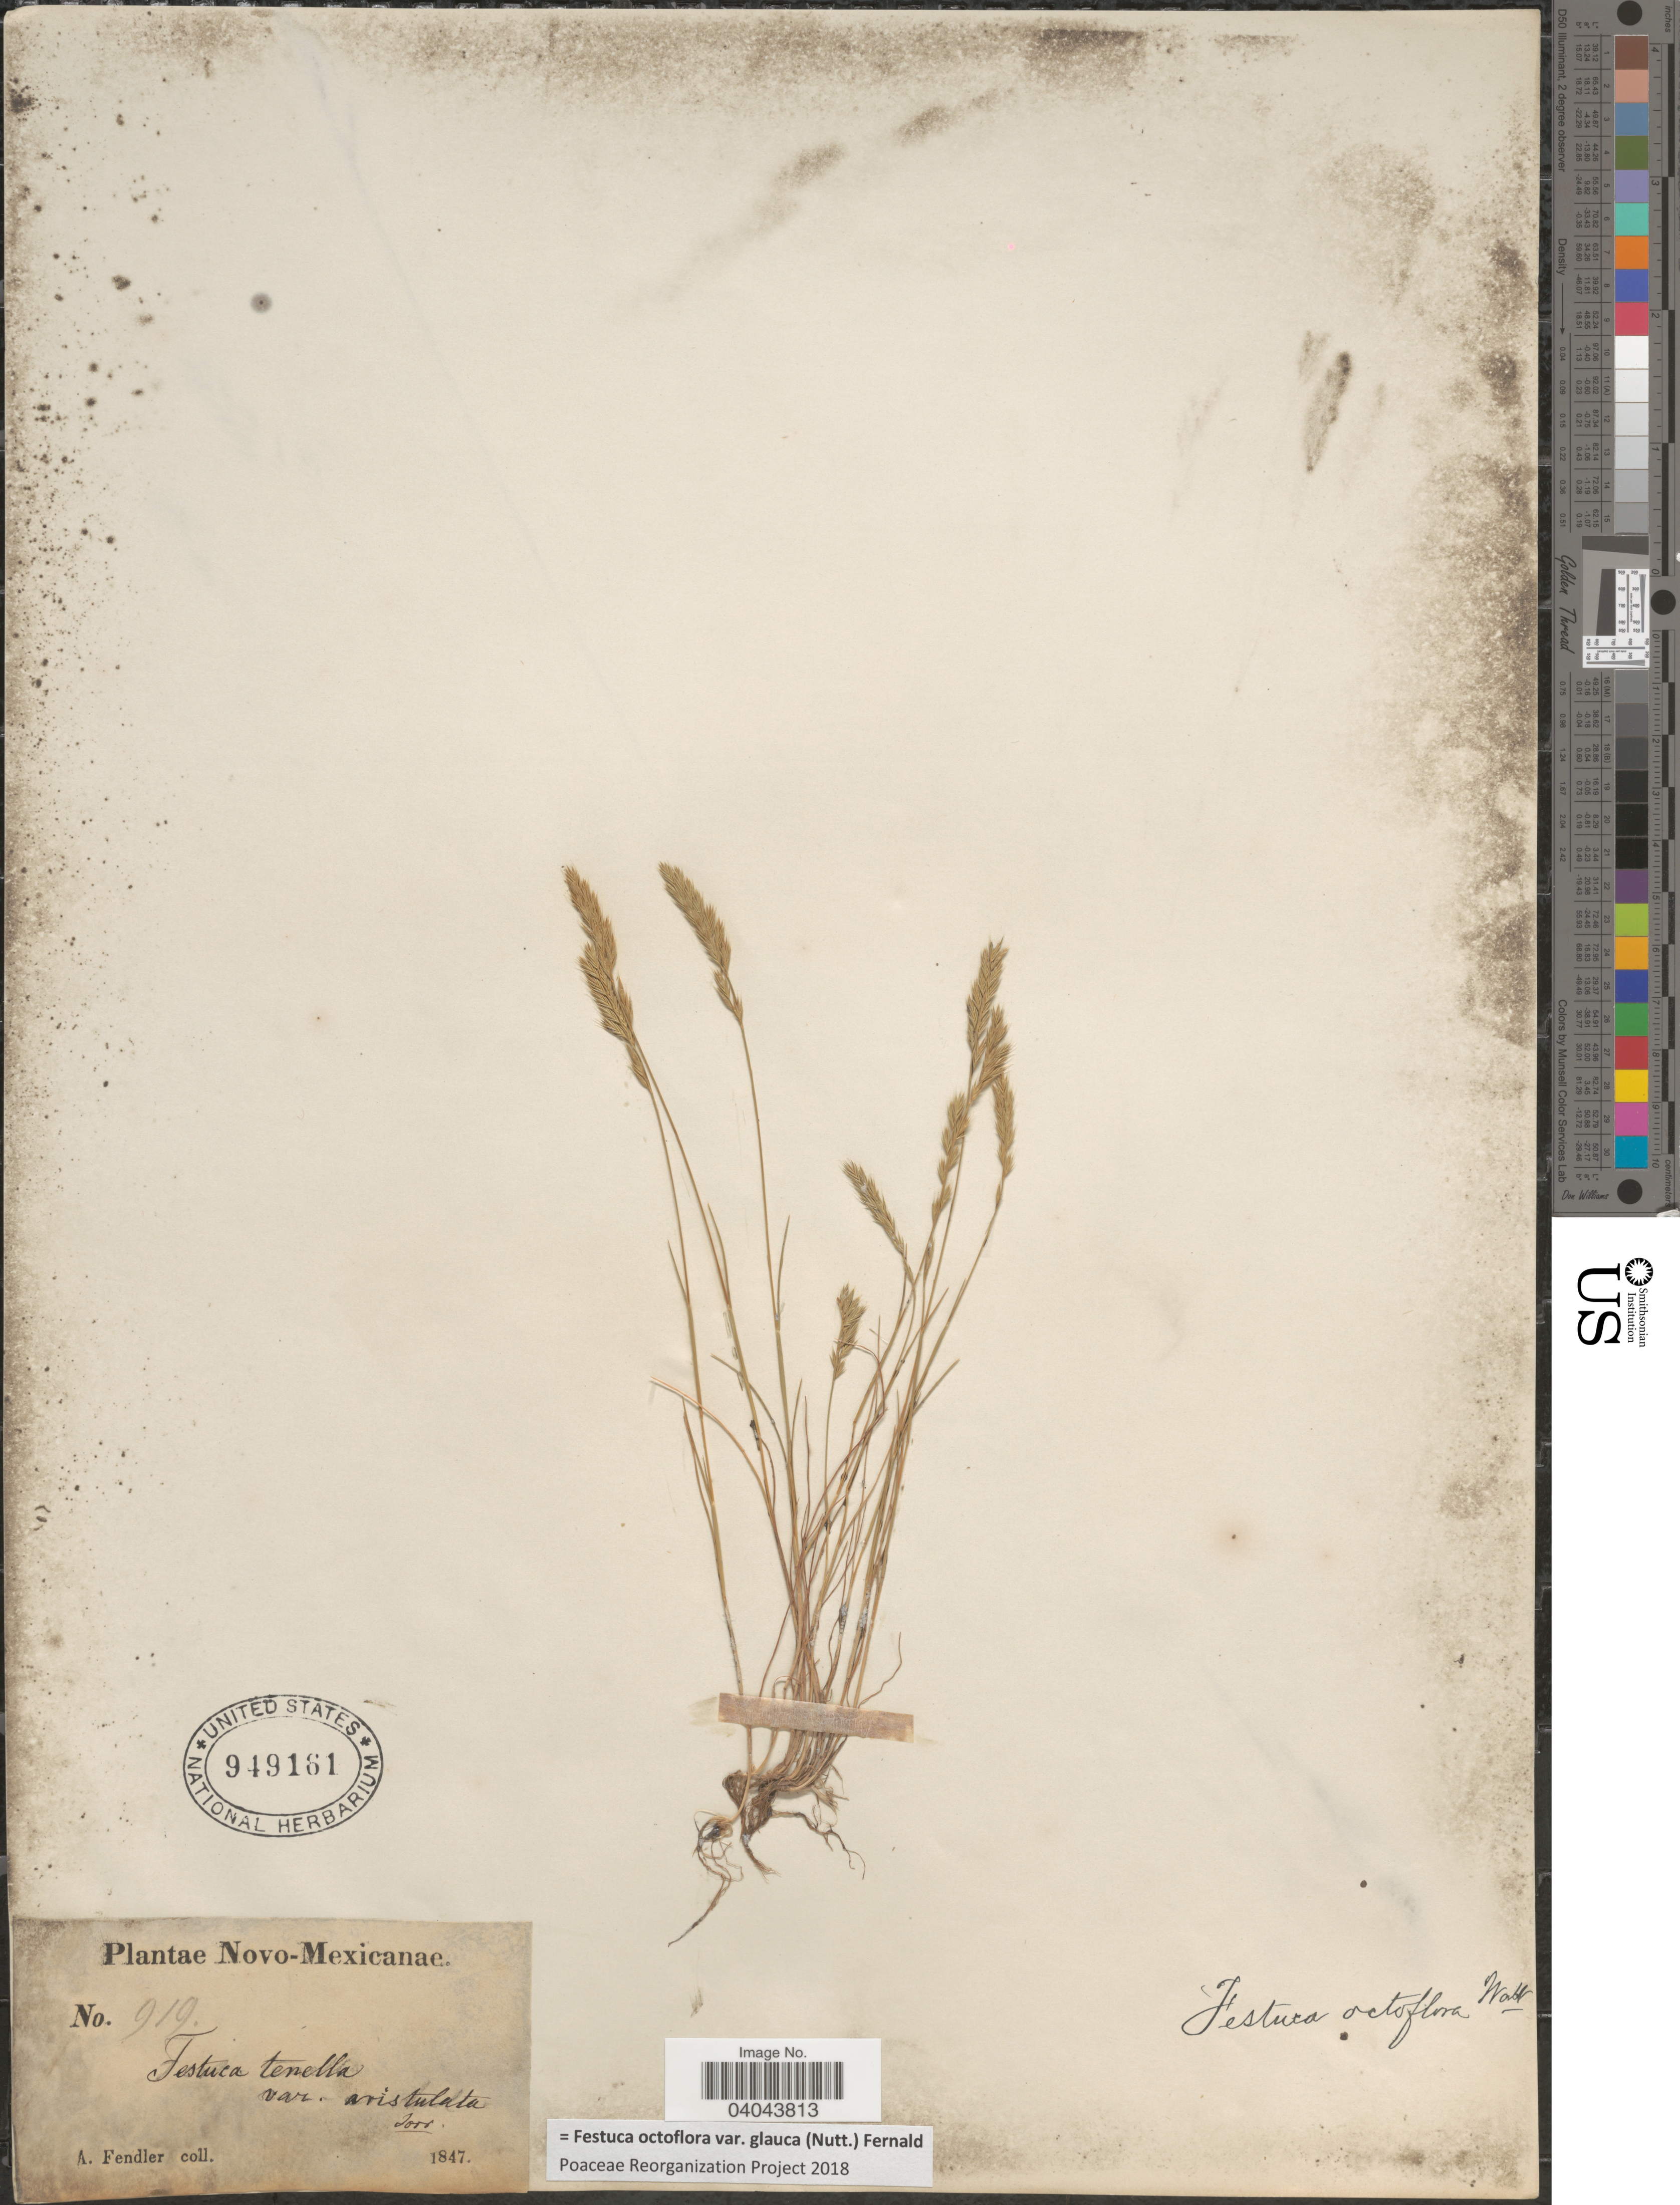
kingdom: Plantae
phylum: Tracheophyta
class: Liliopsida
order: Poales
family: Poaceae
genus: Festuca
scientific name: Festuca octoflora var. glauca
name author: (Nutt.) Fernald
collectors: A. Fendler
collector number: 919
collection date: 1847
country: United States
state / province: New Mexico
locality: Novo-Mexicanae.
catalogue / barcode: US 949161